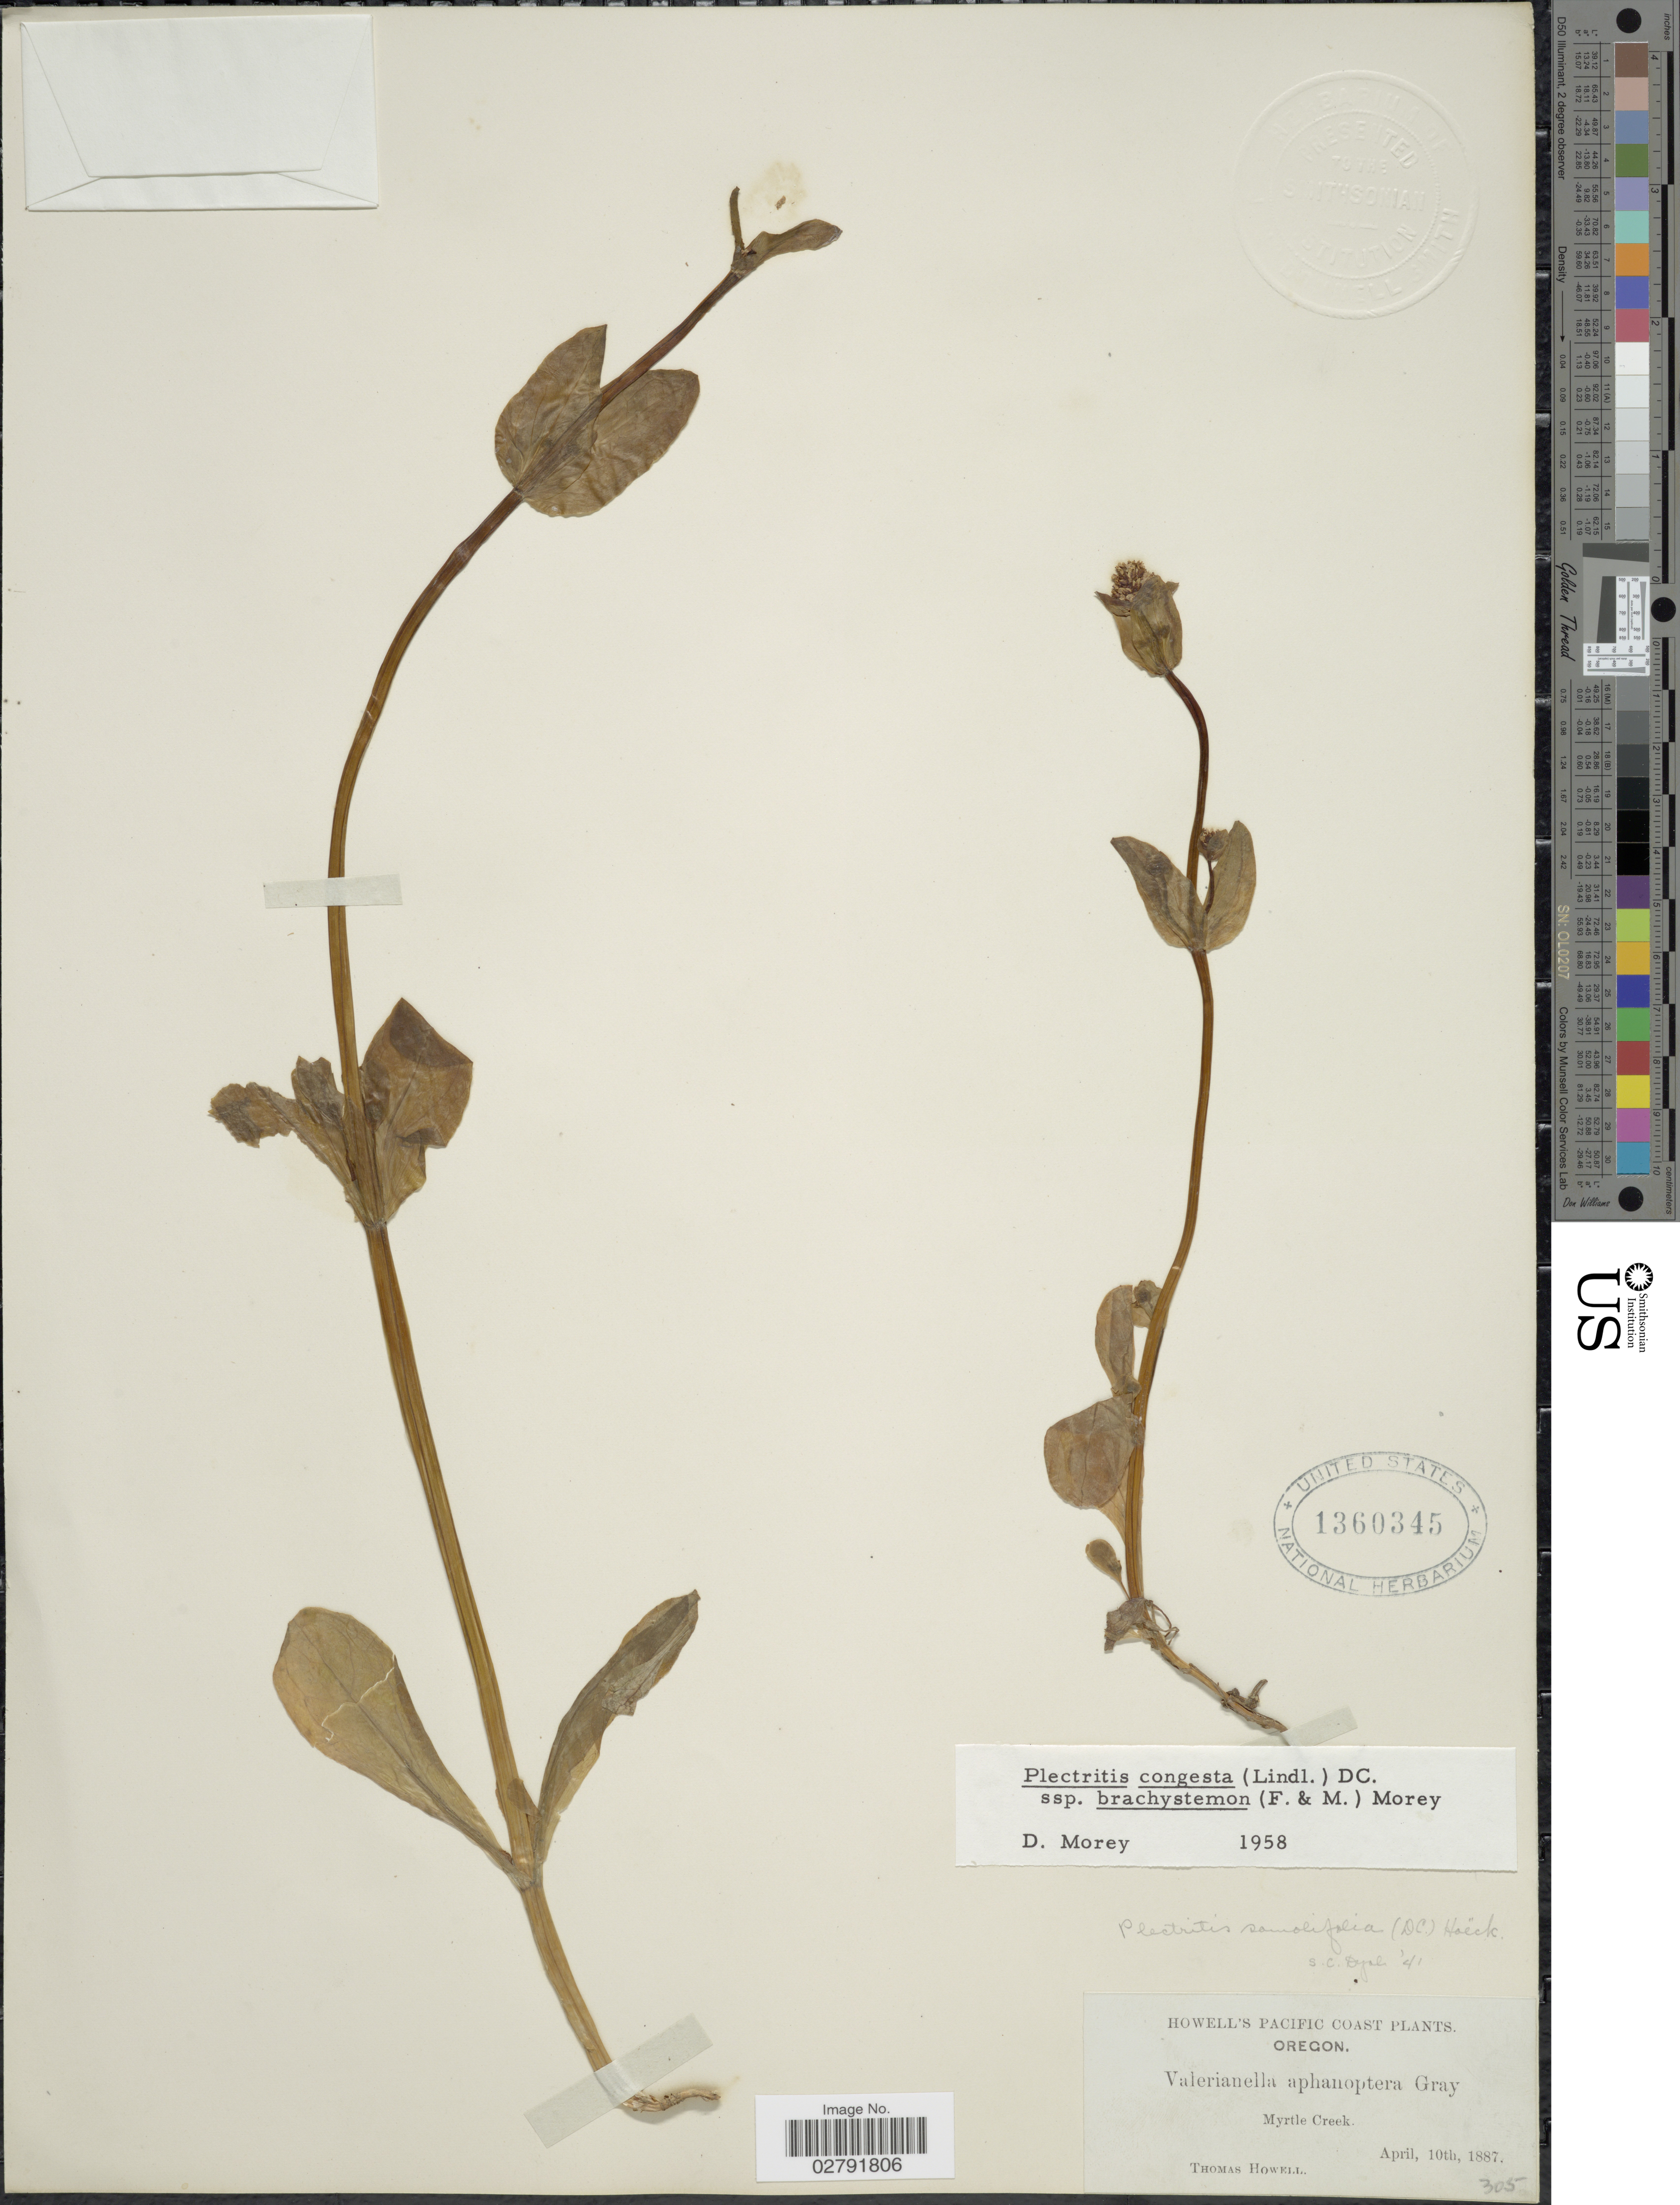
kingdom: Plantae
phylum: Tracheophyta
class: Magnoliopsida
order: Dipsacales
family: Caprifoliaceae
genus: Plectritis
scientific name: Plectritis congesta subsp. brachystemon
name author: (Fisch. & C.A. Mey.) Morey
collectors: T. Howell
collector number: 305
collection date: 1887-04-10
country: United States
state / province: Oregon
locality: Myrtle Creek. Pacific Coast.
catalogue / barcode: US 1360345